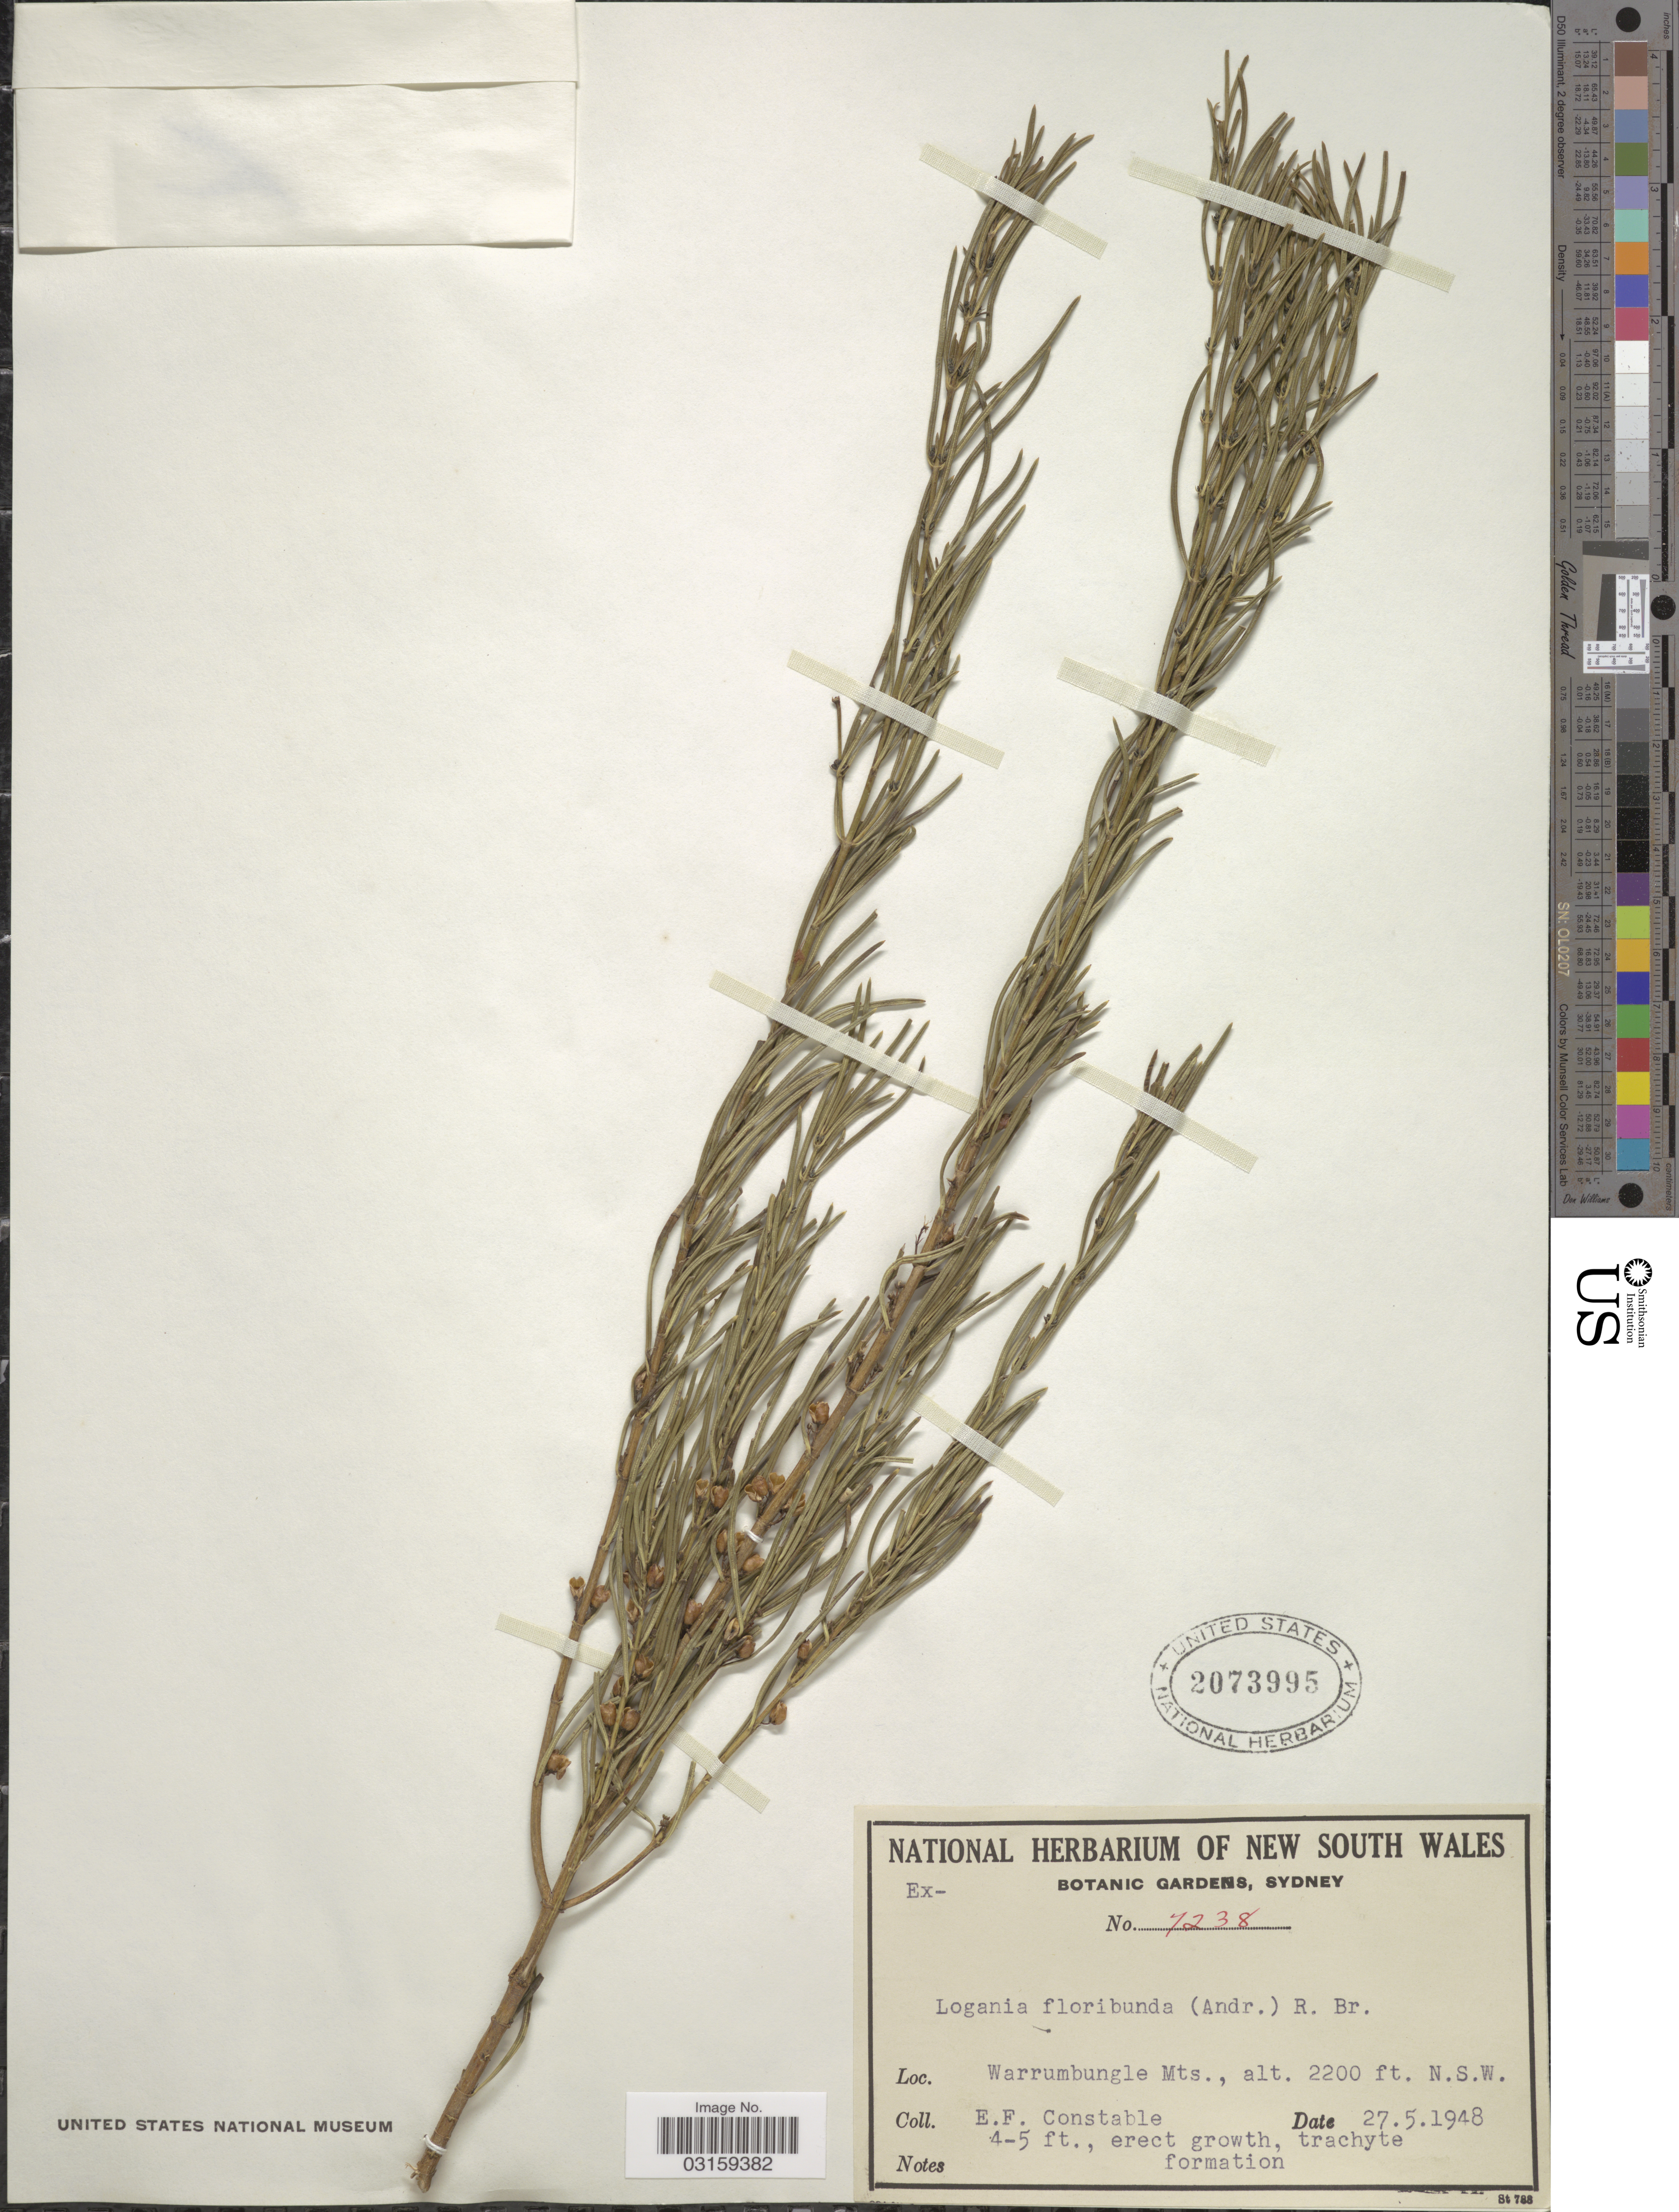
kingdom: Plantae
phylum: Tracheophyta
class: Magnoliopsida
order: Gentianales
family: Loganiaceae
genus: Logania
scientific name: Logania albiflora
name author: (Andrews) Druce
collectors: E. F. Constable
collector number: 7238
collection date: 1948-05-27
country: Australia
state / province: New South Wales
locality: Warrumbungle Mts., N.S.W.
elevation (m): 671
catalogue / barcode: US 2073995